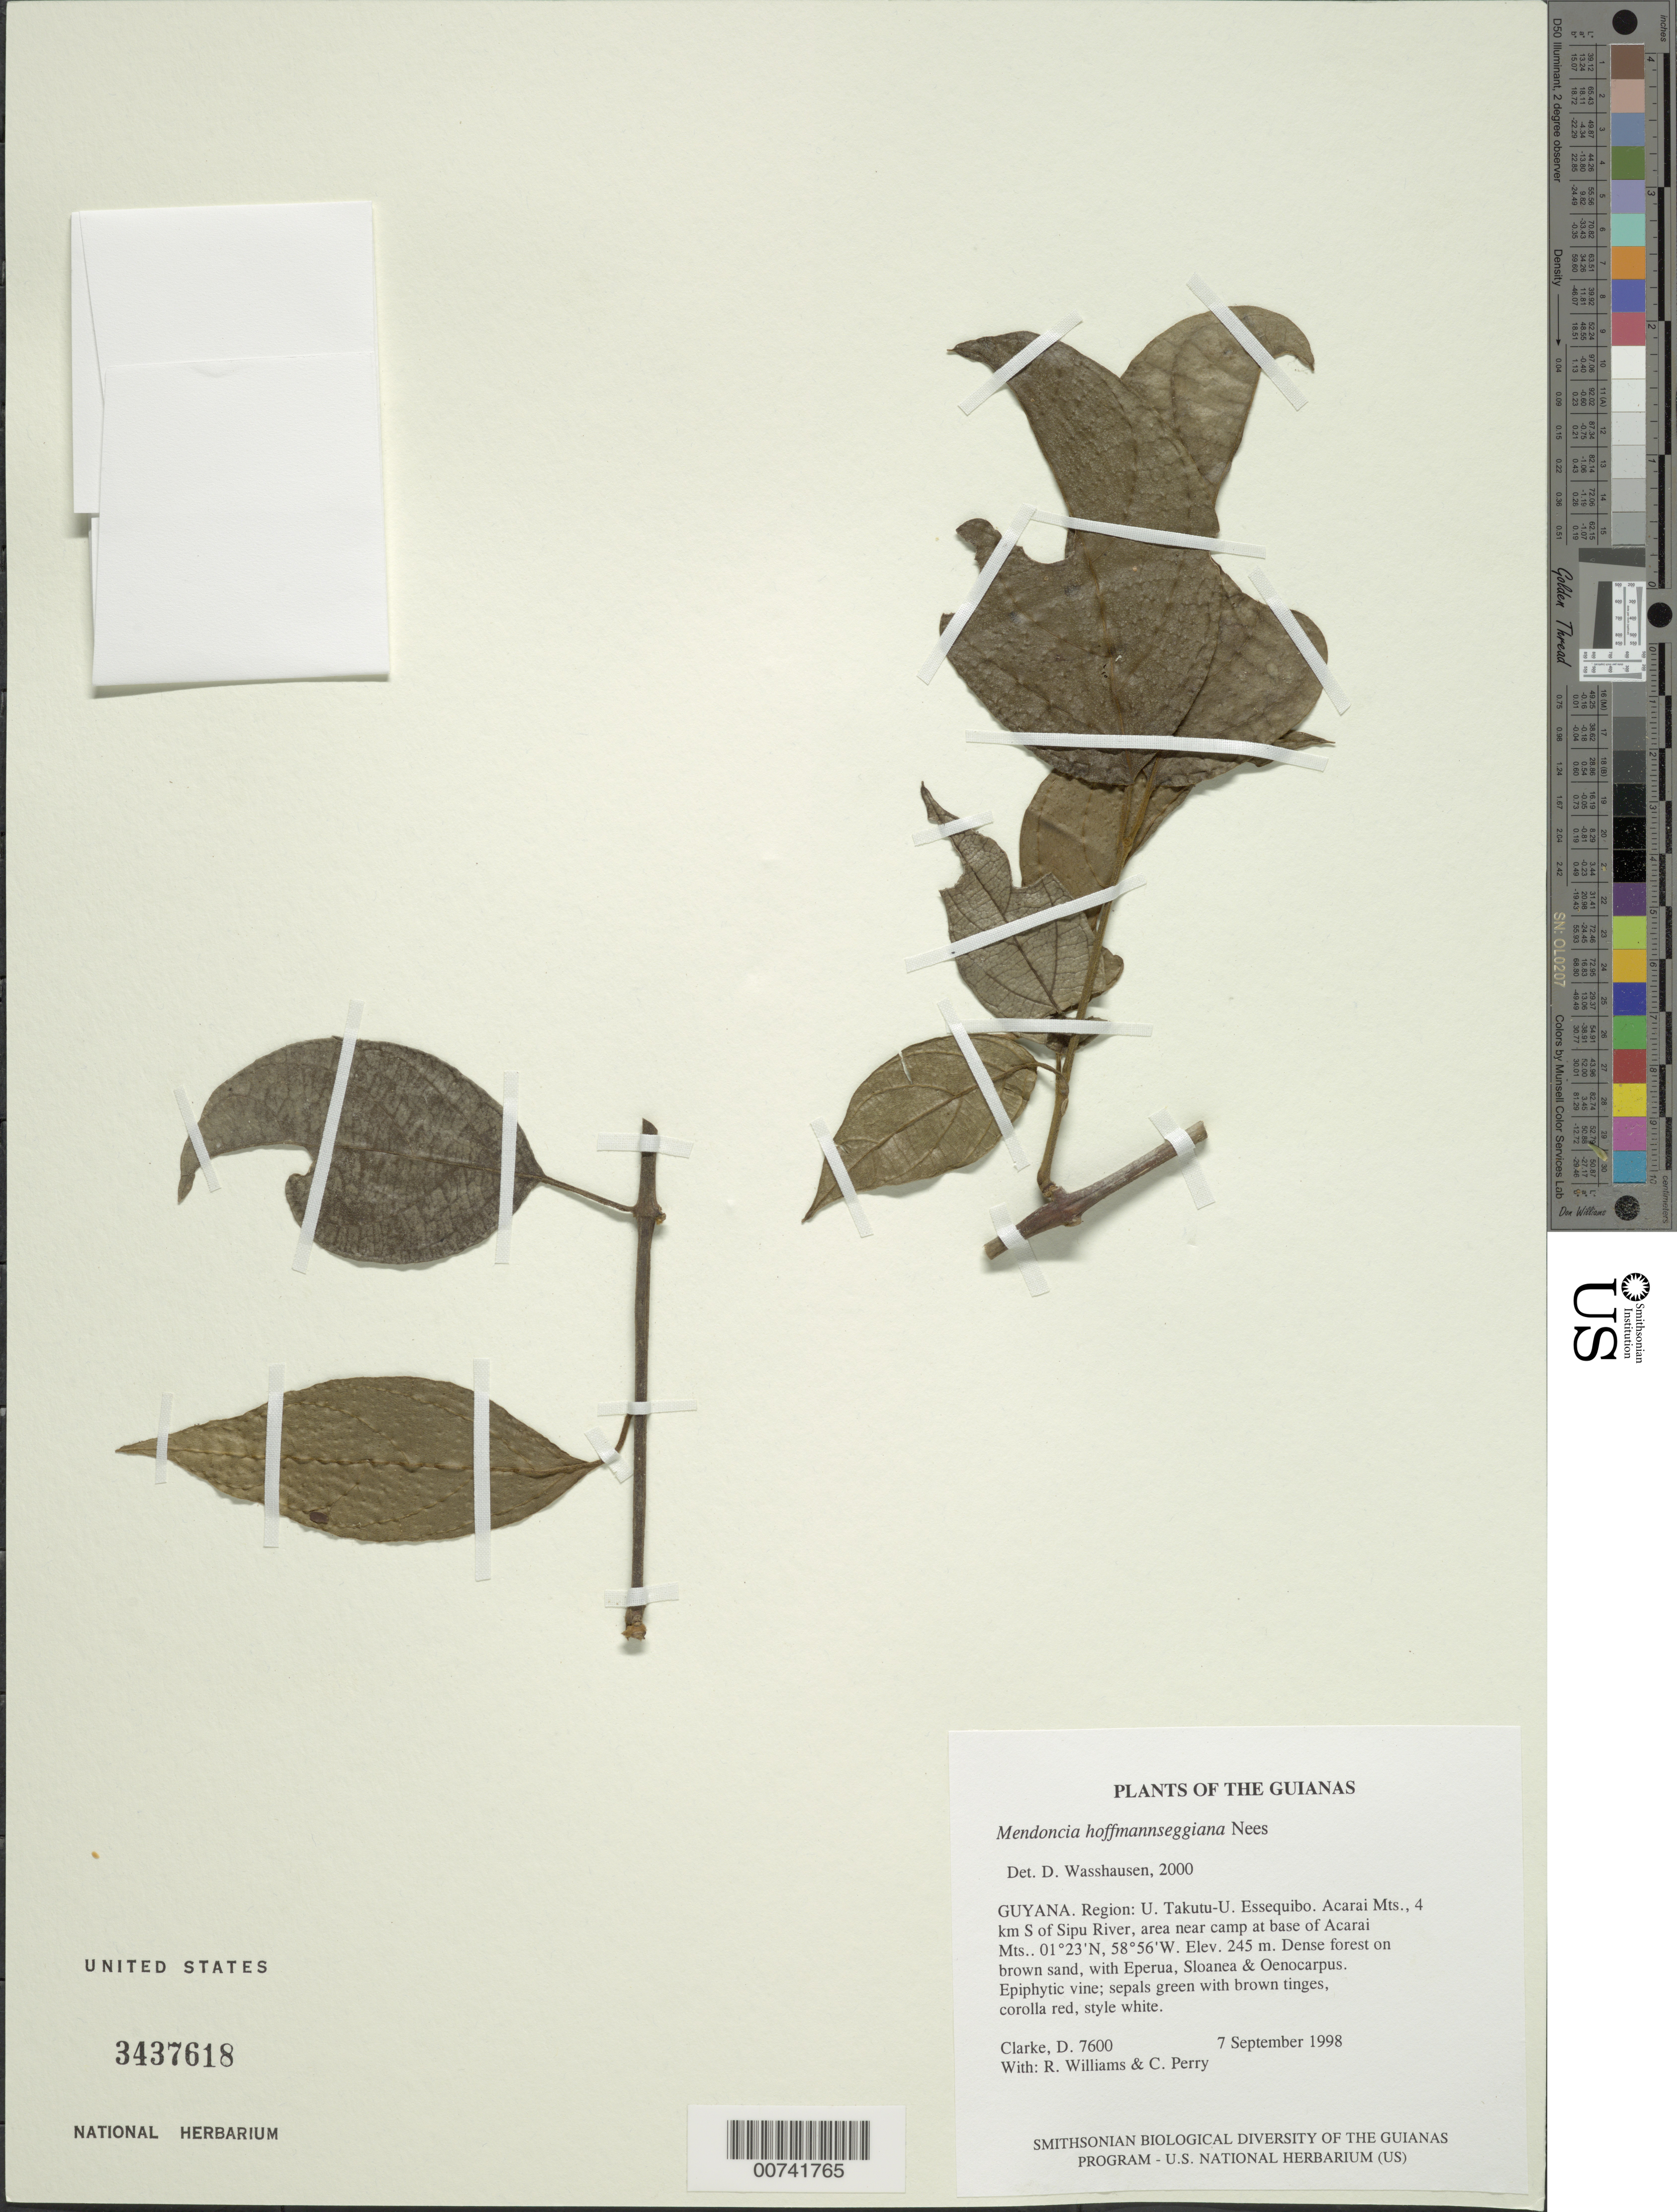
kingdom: Plantae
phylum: Tracheophyta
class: Magnoliopsida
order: Lamiales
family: Acanthaceae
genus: Mendoncia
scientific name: Mendoncia hoffmannseggiana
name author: Nees in DC.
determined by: Wasshausen, Dieter C., (BOT), Smithsonian Institution - National Museum of Natural History (UNITED STATES)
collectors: H. D. Clarke, R. Williams & C. Perry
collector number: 7600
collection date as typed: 7 September 1998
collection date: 1998-09-07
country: Guyana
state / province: U. Takutu-U. Essequibo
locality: Acarai Mts., 4 km S of Sipu River, area near camp at base of Acarai Mts.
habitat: Dense forest on brown sand, with Eperua, Sloanea & Oenocarpus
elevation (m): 245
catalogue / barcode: US 3437618